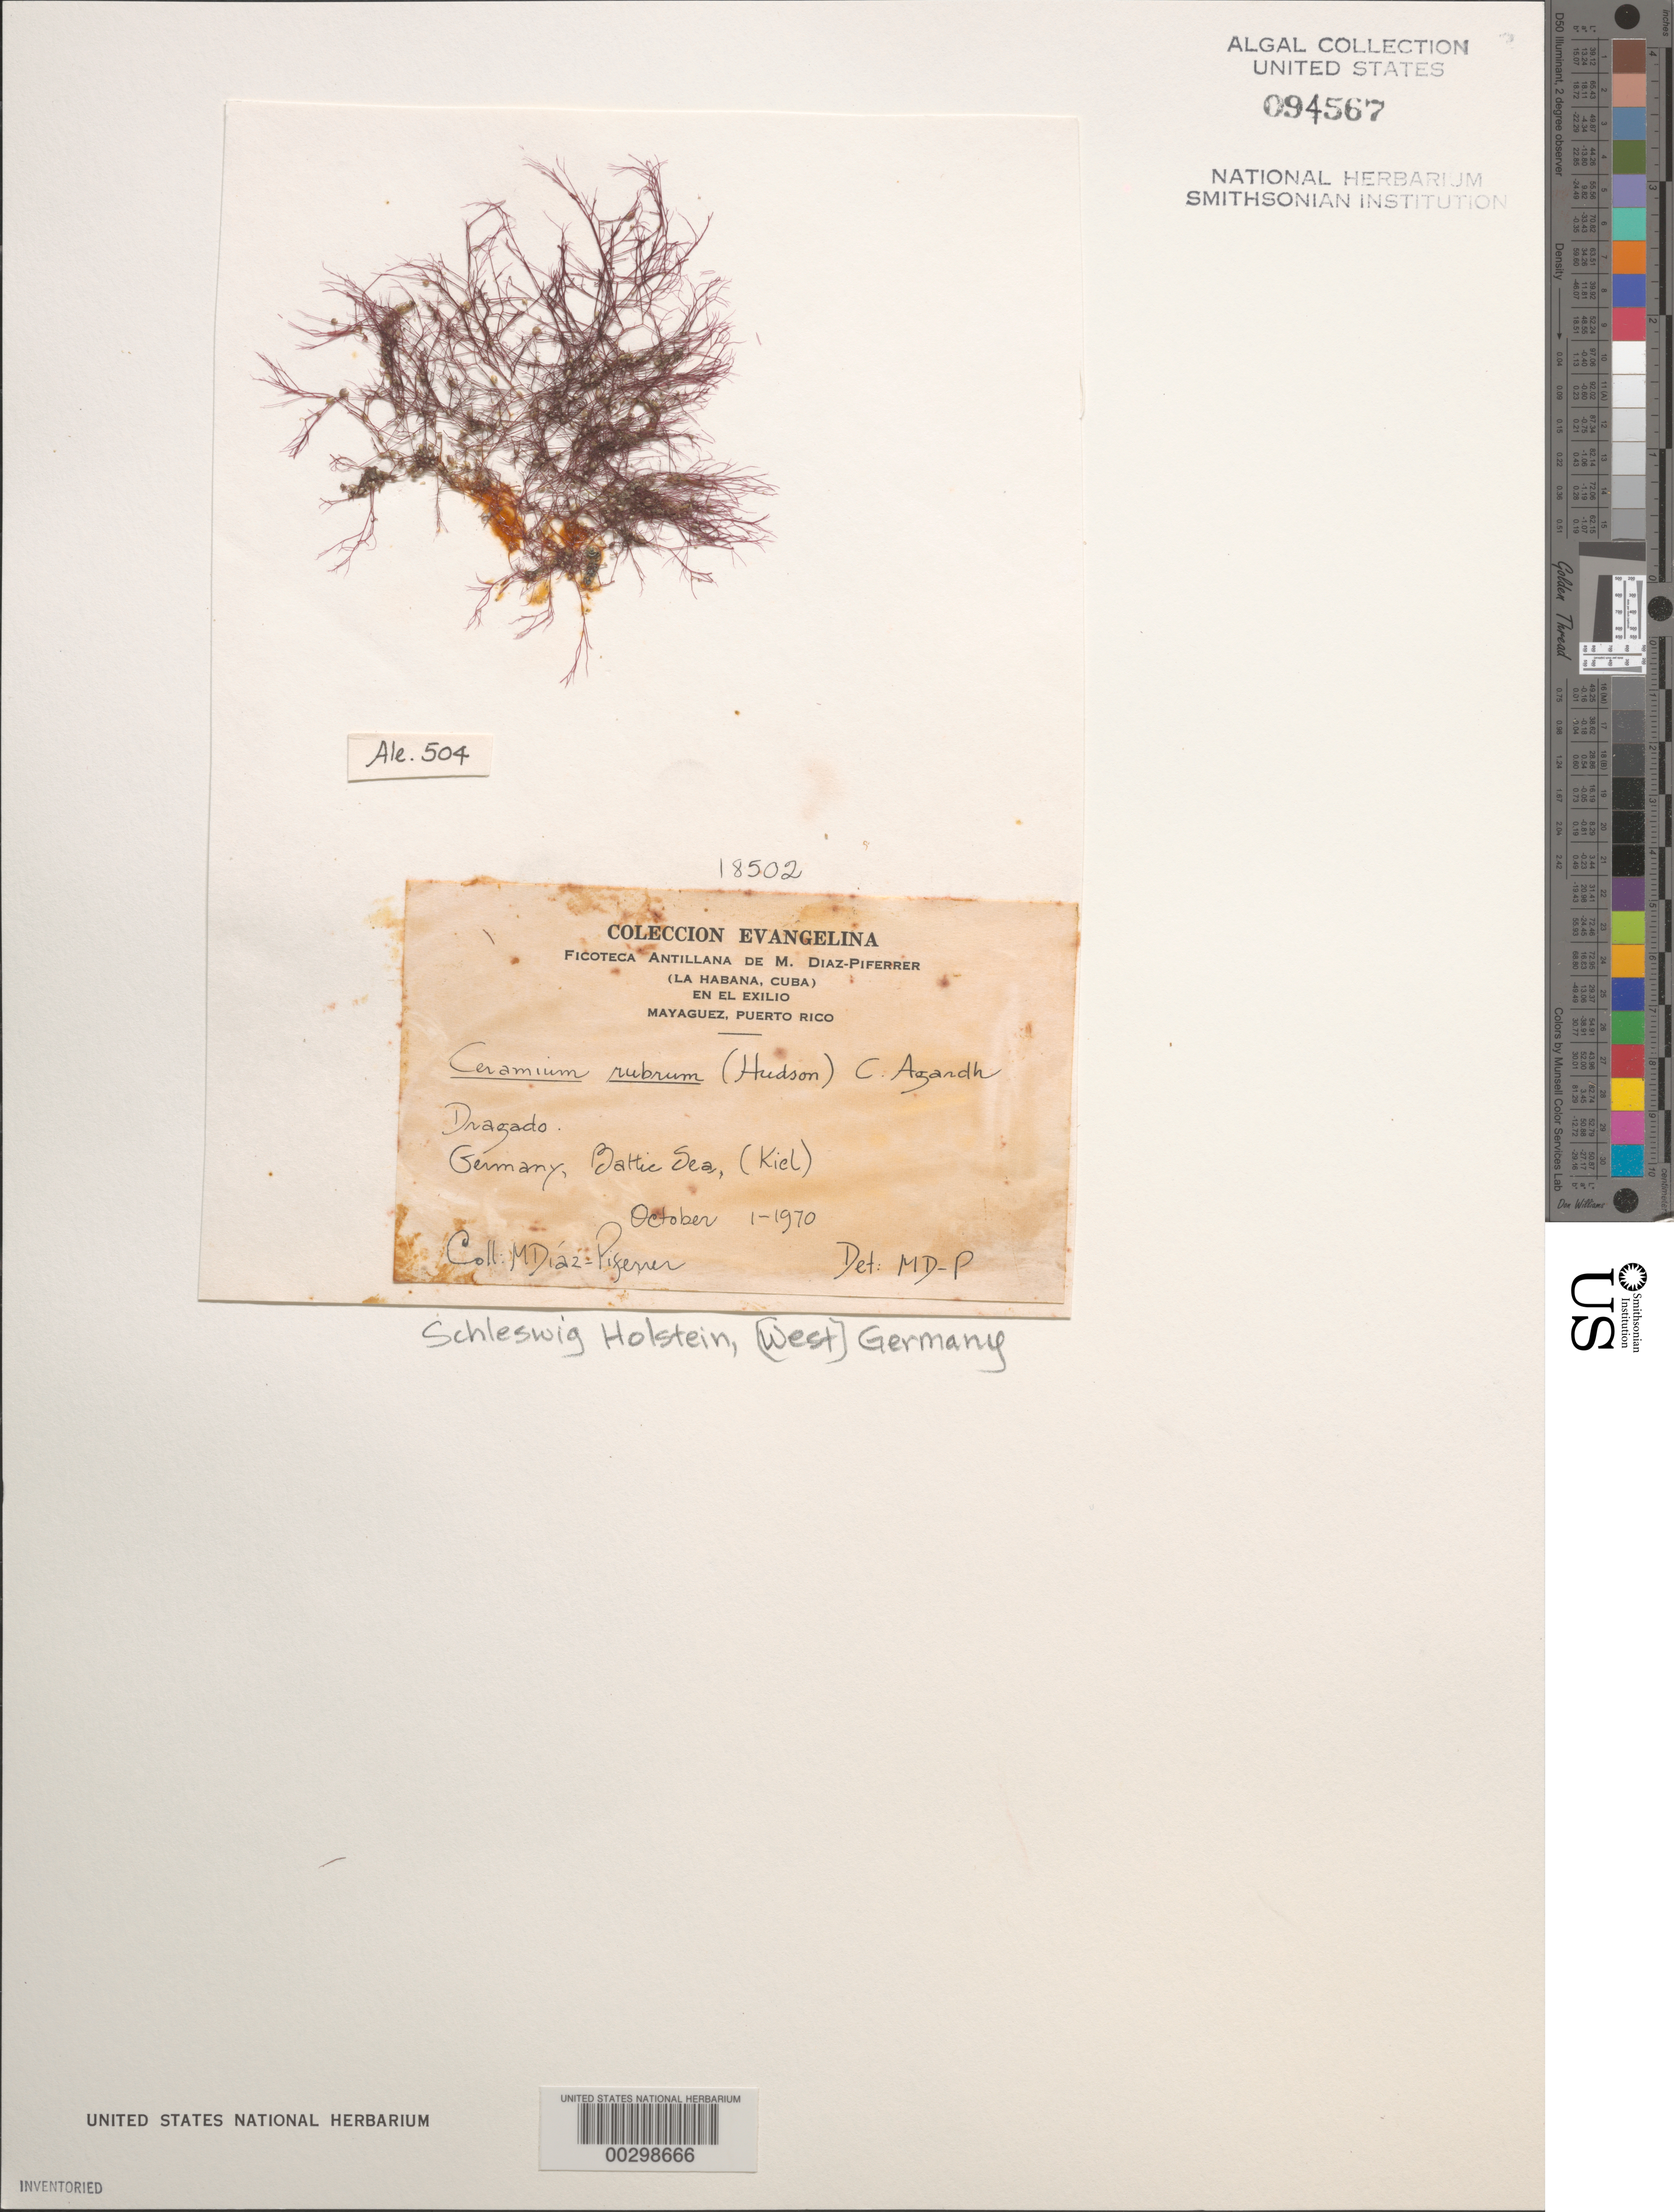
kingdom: Plantae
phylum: Rhodophyta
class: Florideophyceae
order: Ceramiales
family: Ceramiaceae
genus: Ceramium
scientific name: Ceramium rubrum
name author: C. Agardh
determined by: Diaz-Piferrer, M.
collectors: M. Diaz-Piferrer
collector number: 18502 & ALE. 504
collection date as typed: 01 Oct 1970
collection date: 1970-10-01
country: Germany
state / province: Schleswig-Holstein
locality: Kiel, Baltic Sea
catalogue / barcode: US 94567